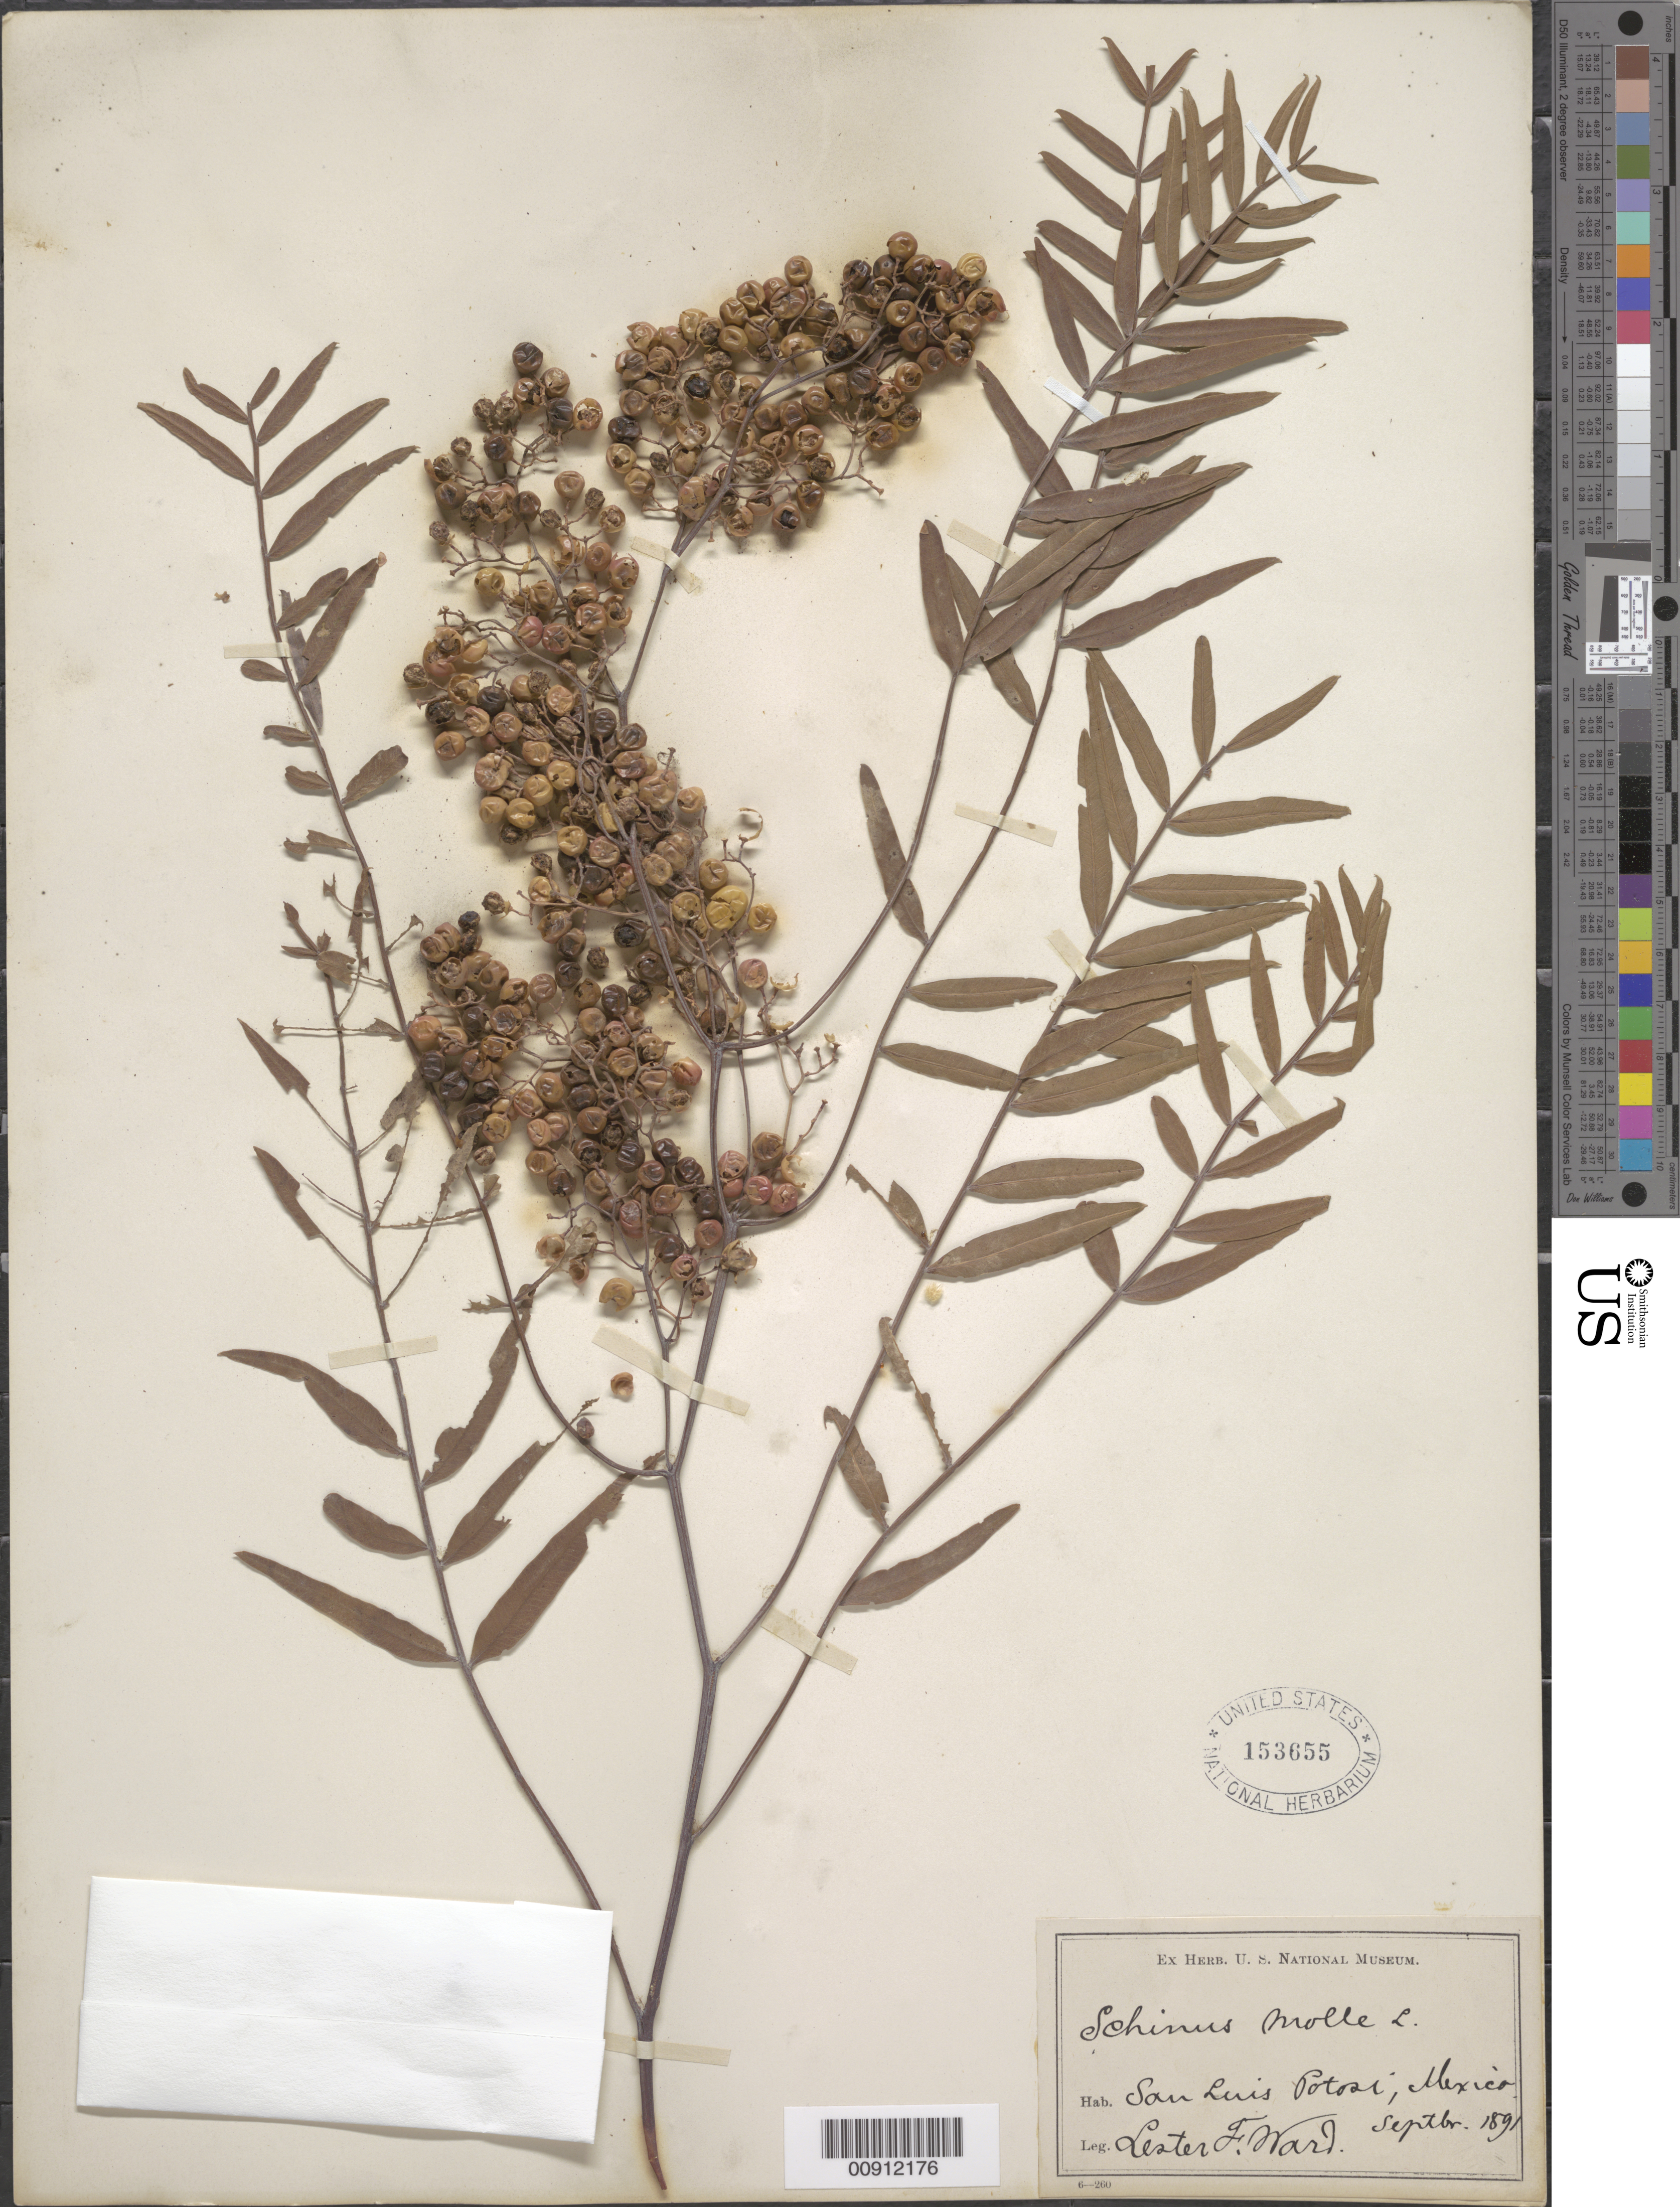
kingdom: Plantae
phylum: Tracheophyta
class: Magnoliopsida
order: Sapindales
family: Anacardiaceae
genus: Schinus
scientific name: Schinus areira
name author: L.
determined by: Mitchell, John D.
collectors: L. F. Ward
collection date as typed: Sep 1891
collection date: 1891-09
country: Mexico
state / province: San Luis Potosí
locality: San Luis Potosí.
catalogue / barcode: US 153655